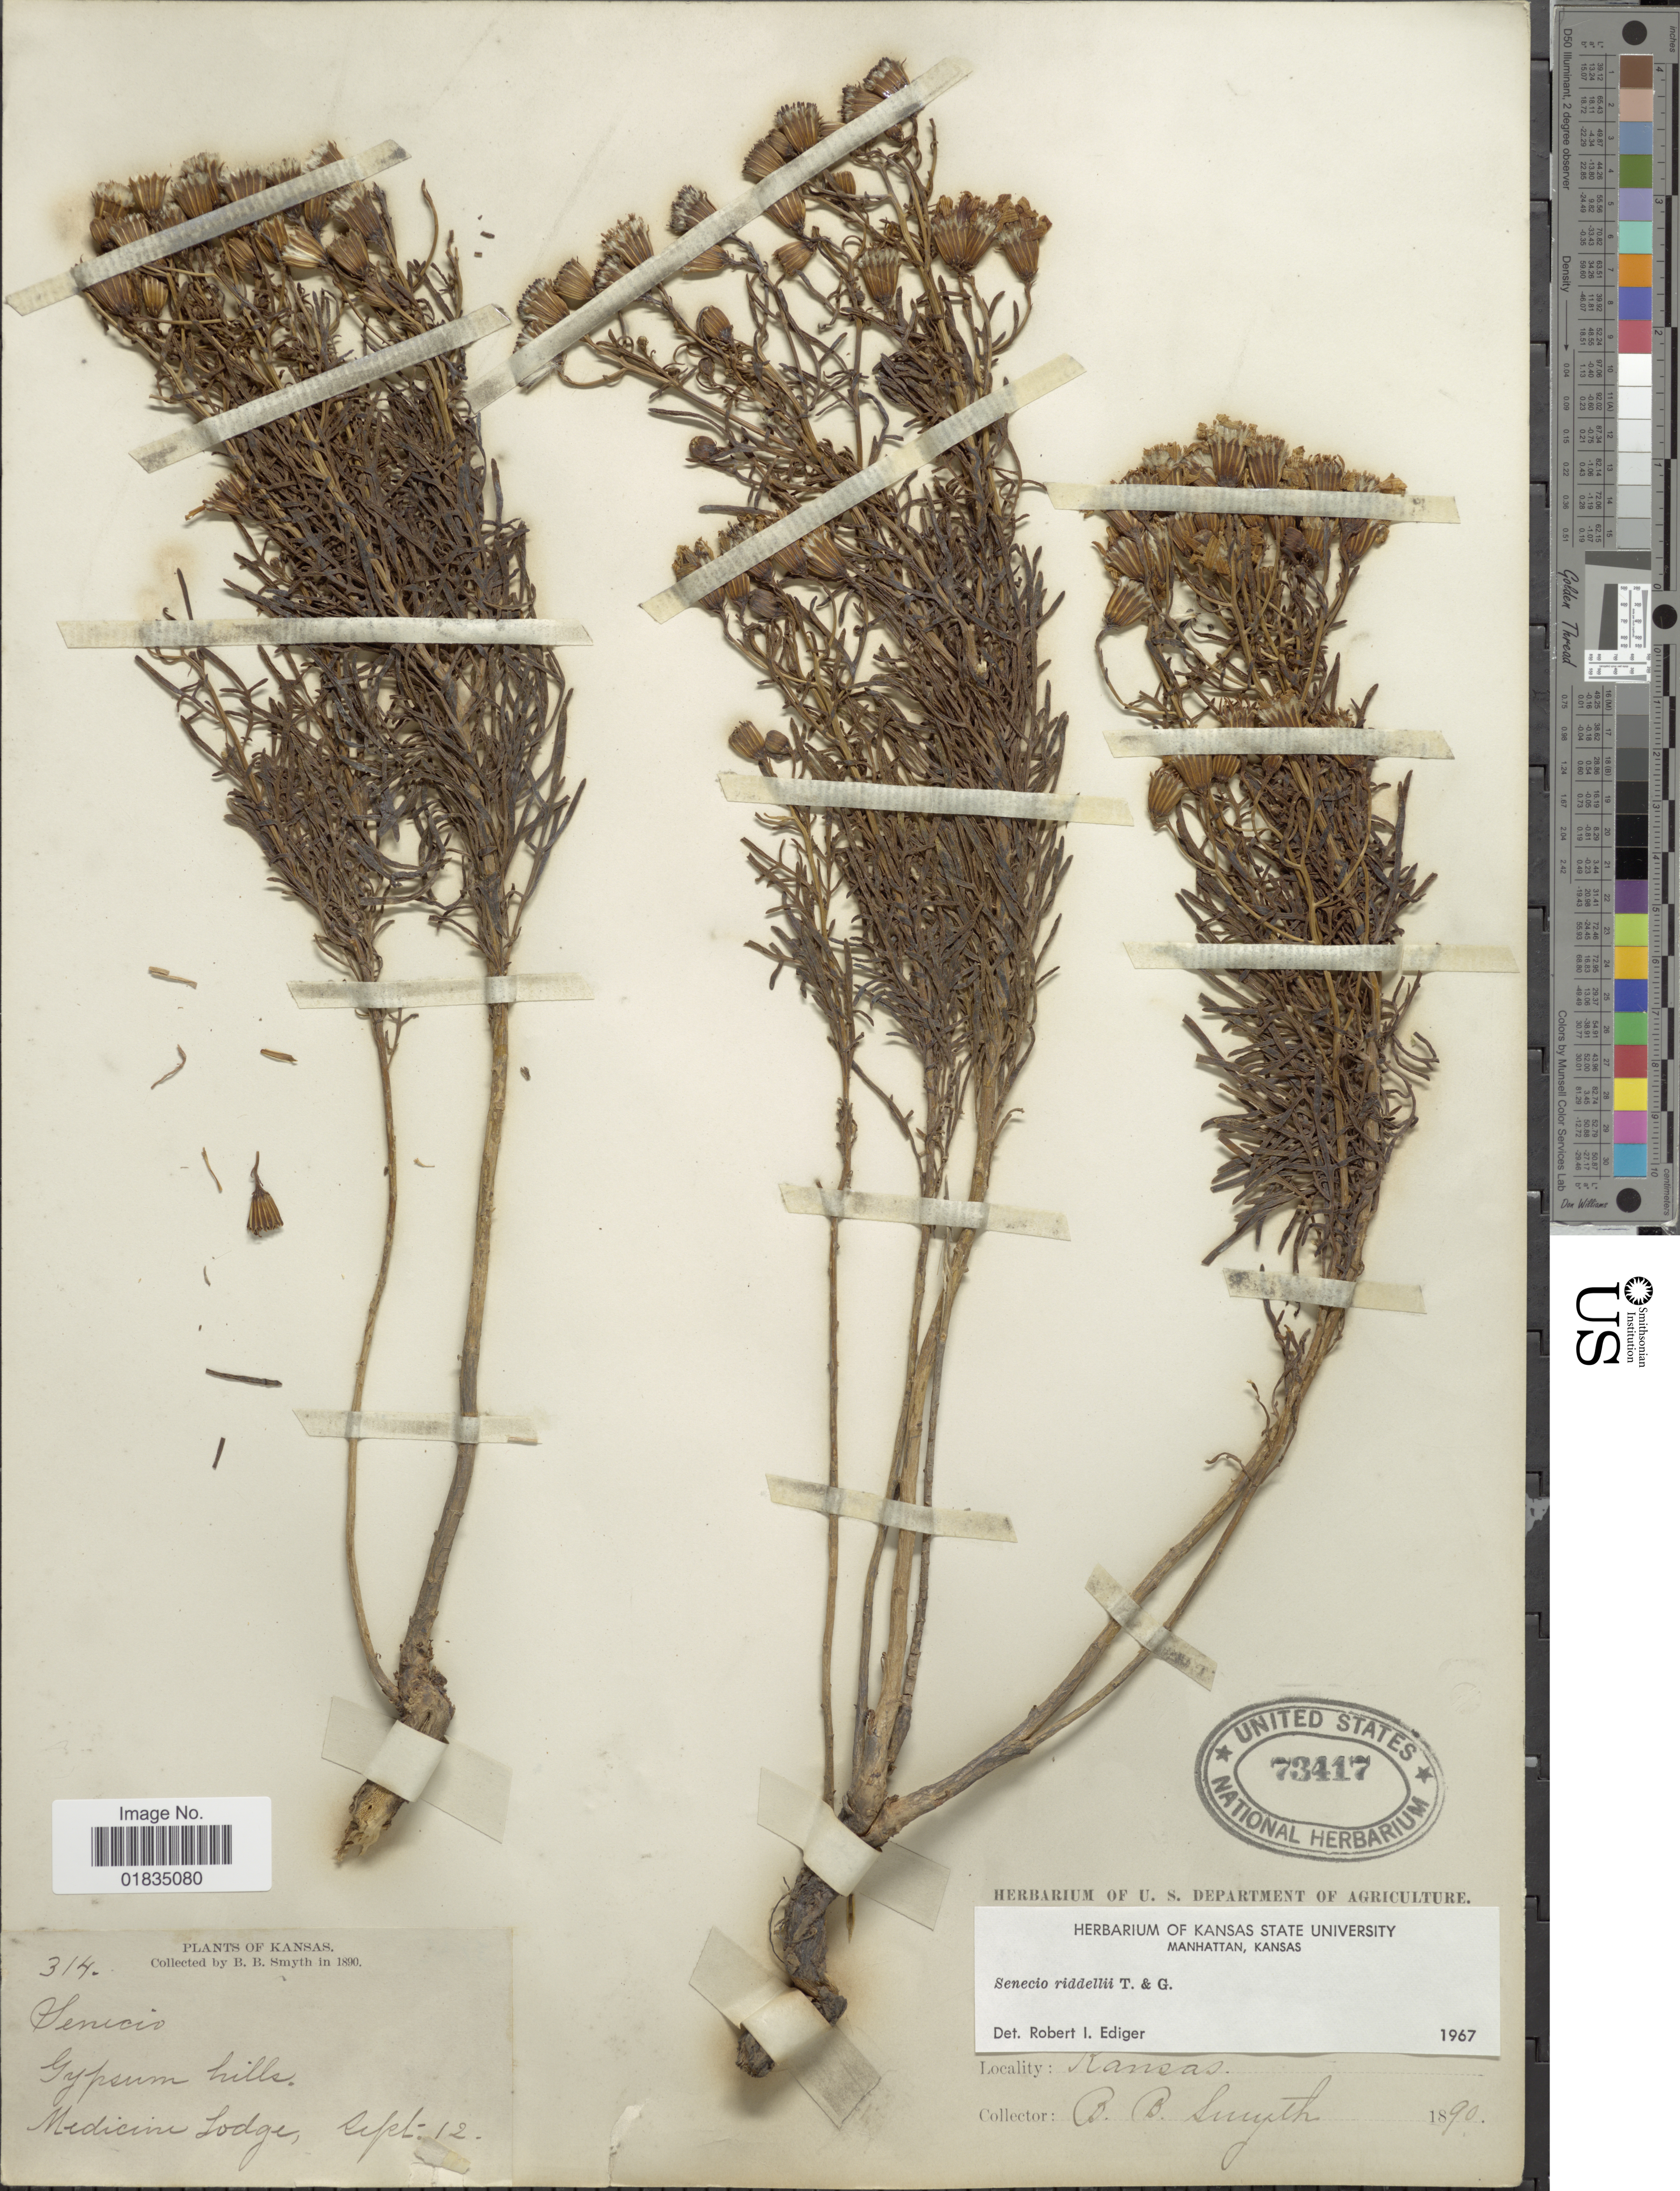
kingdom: Plantae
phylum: Tracheophyta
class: Magnoliopsida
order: Asterales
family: Asteraceae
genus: Senecio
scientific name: Senecio riddellii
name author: Torr. & A. Gray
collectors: B. Smyth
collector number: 314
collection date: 1890-09-12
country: United States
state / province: Kansas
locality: Gypsum Hill Medicine Lodge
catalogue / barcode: US 73417